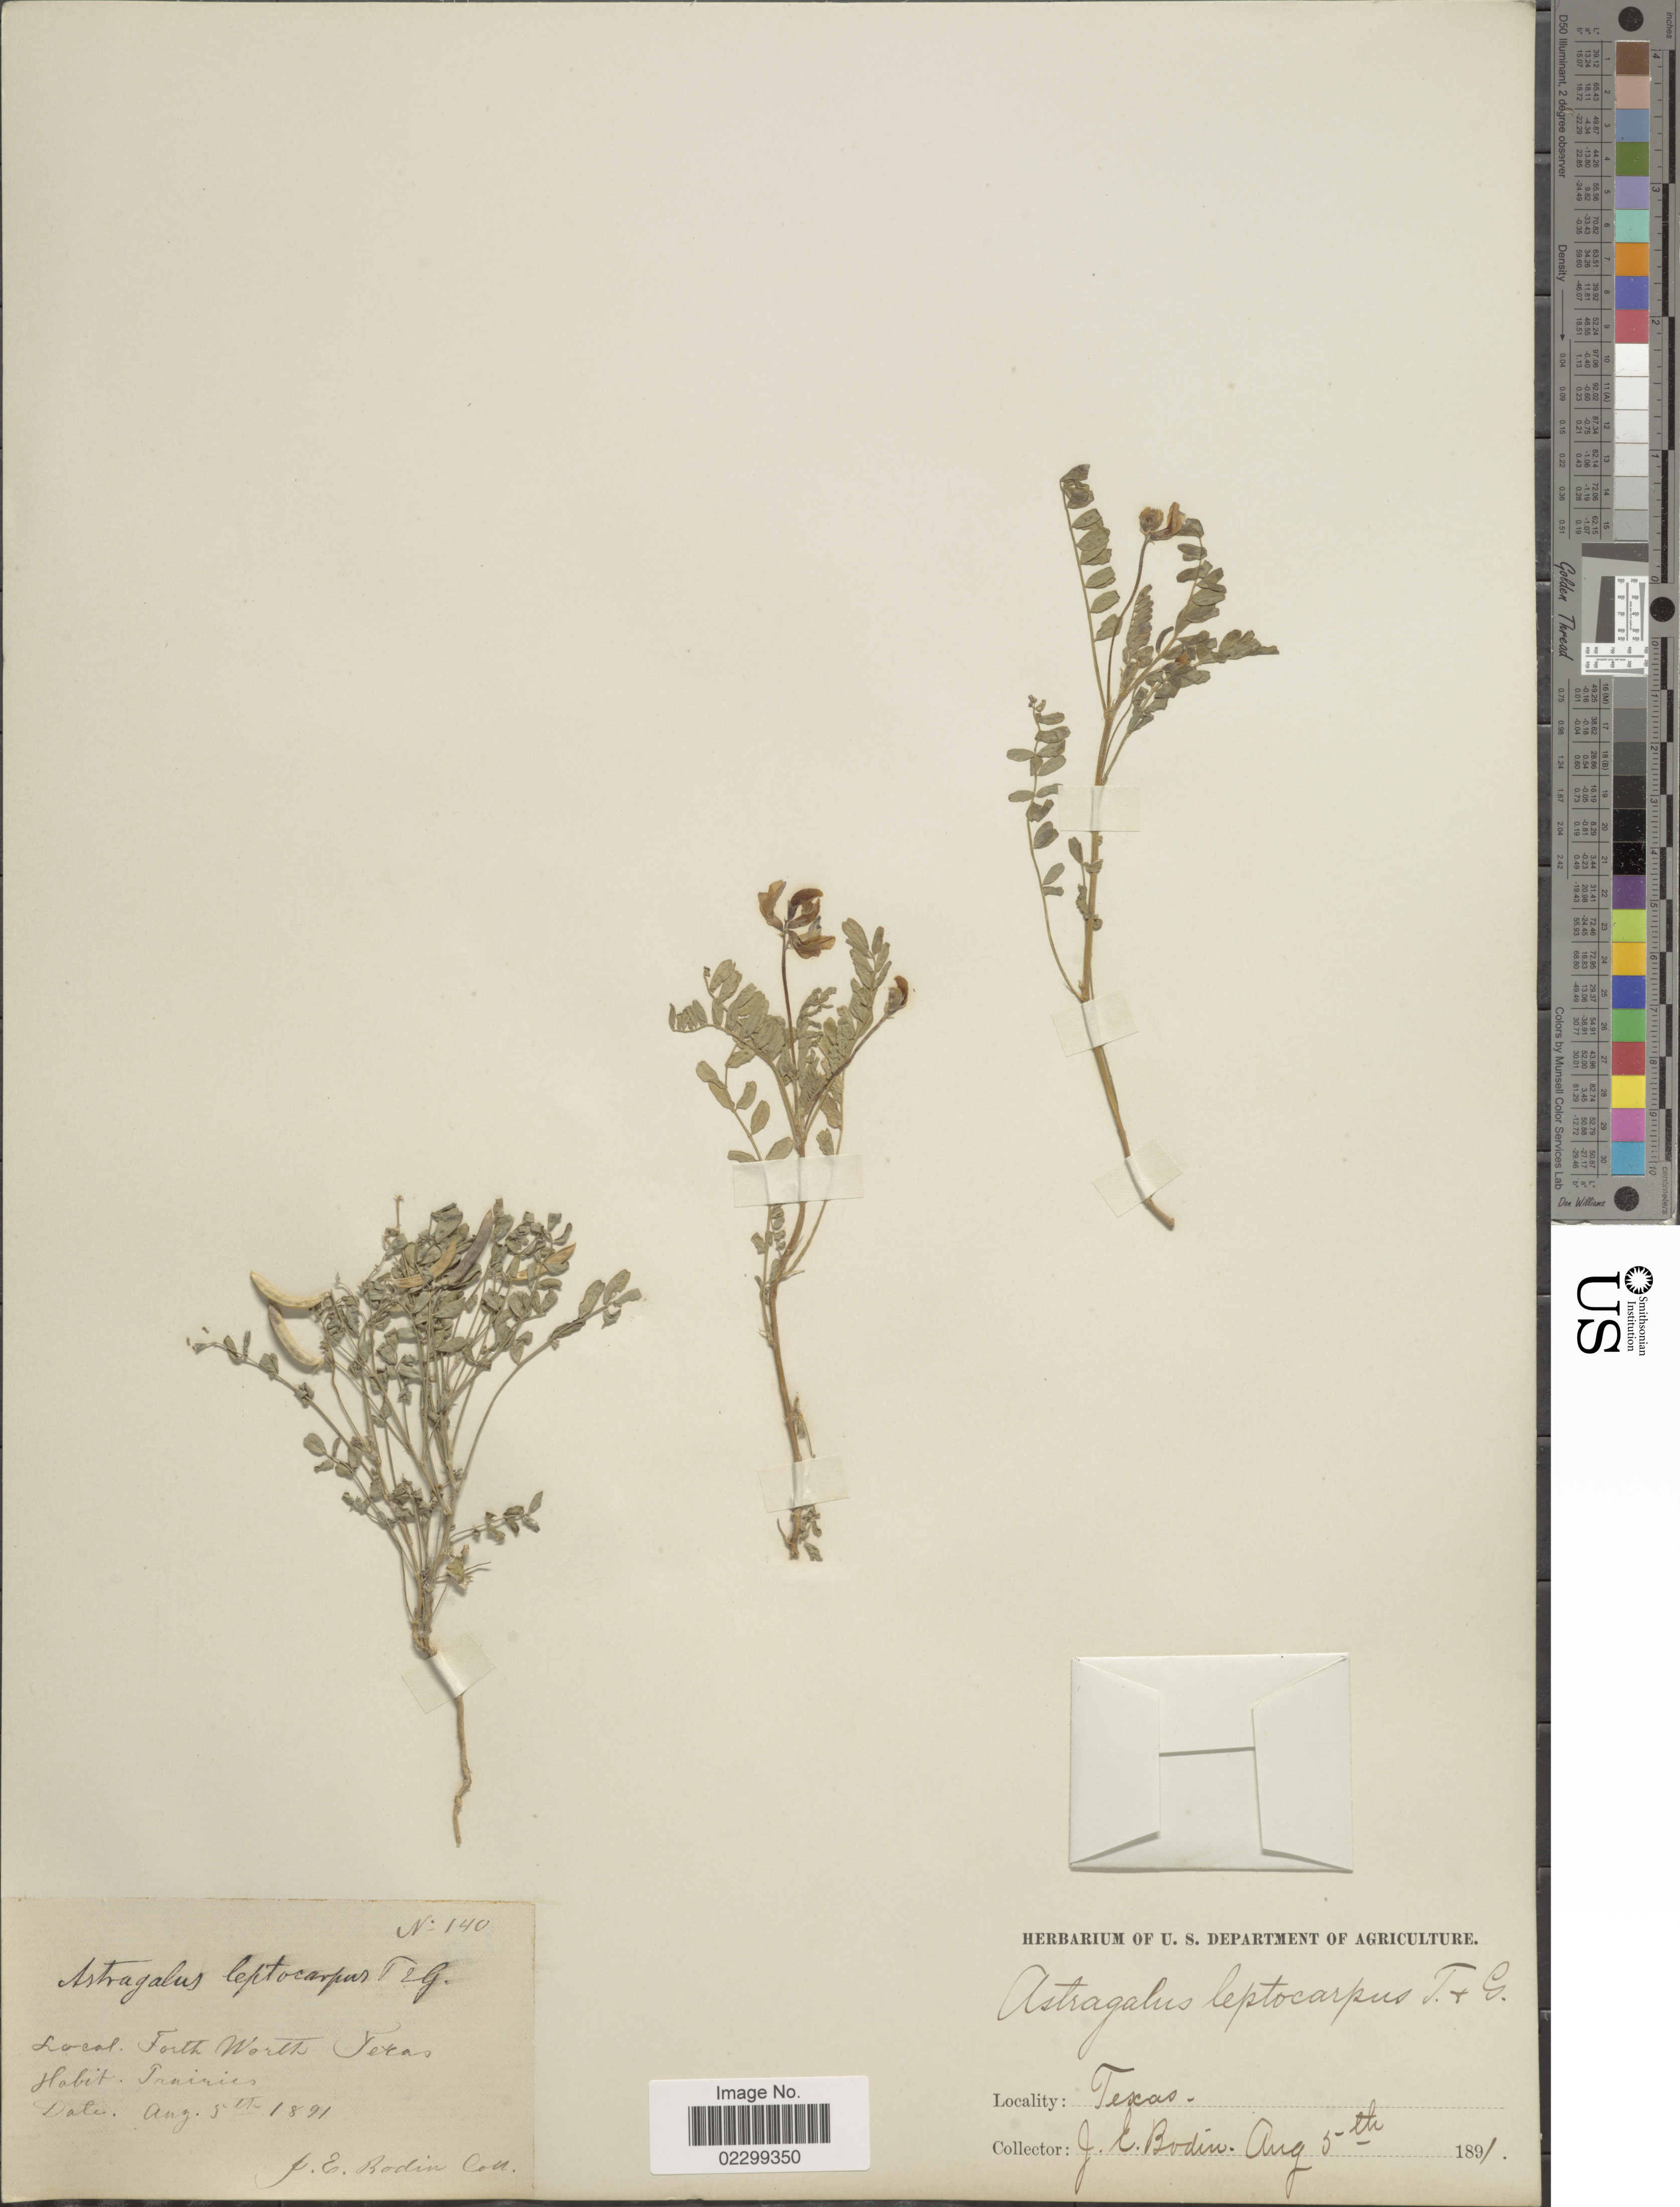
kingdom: Plantae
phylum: Tracheophyta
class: Magnoliopsida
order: Fabales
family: Fabaceae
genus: Astragalus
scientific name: Astragalus austrinus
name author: (Small) O.E. Schulz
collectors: J. E. Bodin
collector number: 140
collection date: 1891-08-05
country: United States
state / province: Texas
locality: Forth Worth